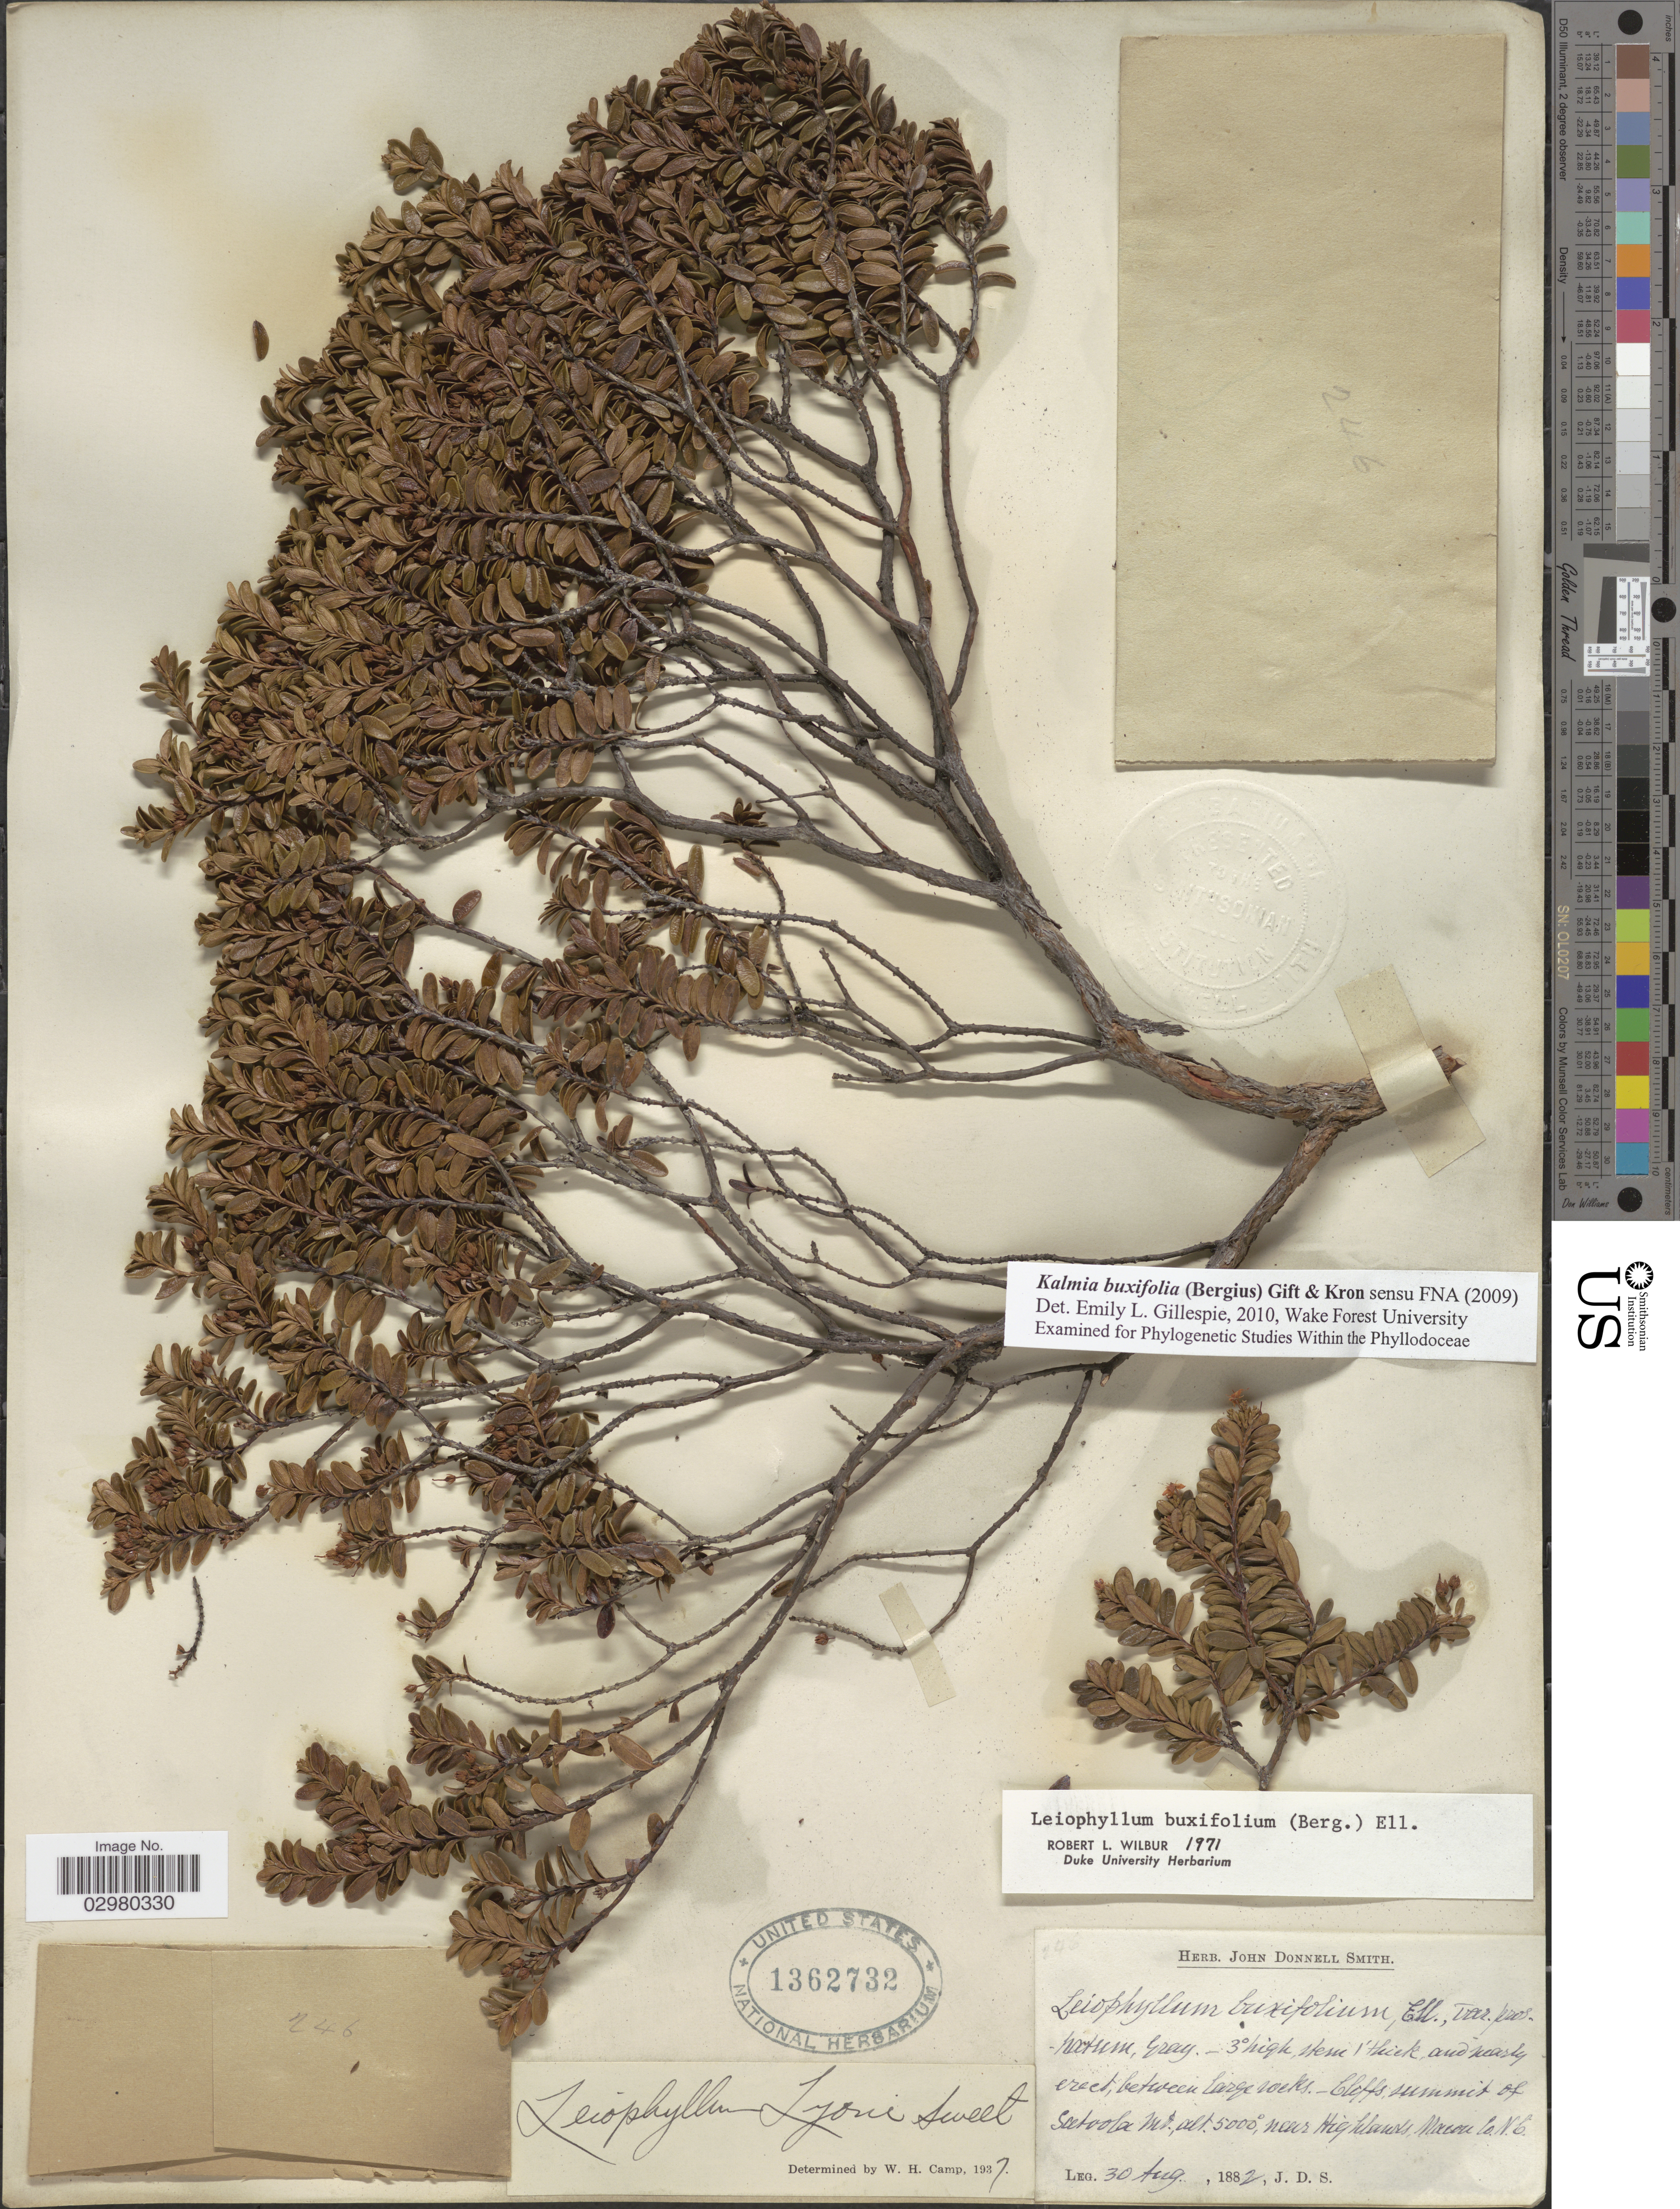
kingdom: Plantae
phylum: Tracheophyta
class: Magnoliopsida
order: Ericales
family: Ericaceae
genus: Leiophyllum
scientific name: Leiophyllum buxifolium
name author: (Bergius) Elliott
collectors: J. Donnell Smith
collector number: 246*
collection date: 1882-08-30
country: United States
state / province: North Carolina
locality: Cliffs summit of Satoola Mt., near Highlands, Macon Co.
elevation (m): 1524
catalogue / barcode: US 1362732